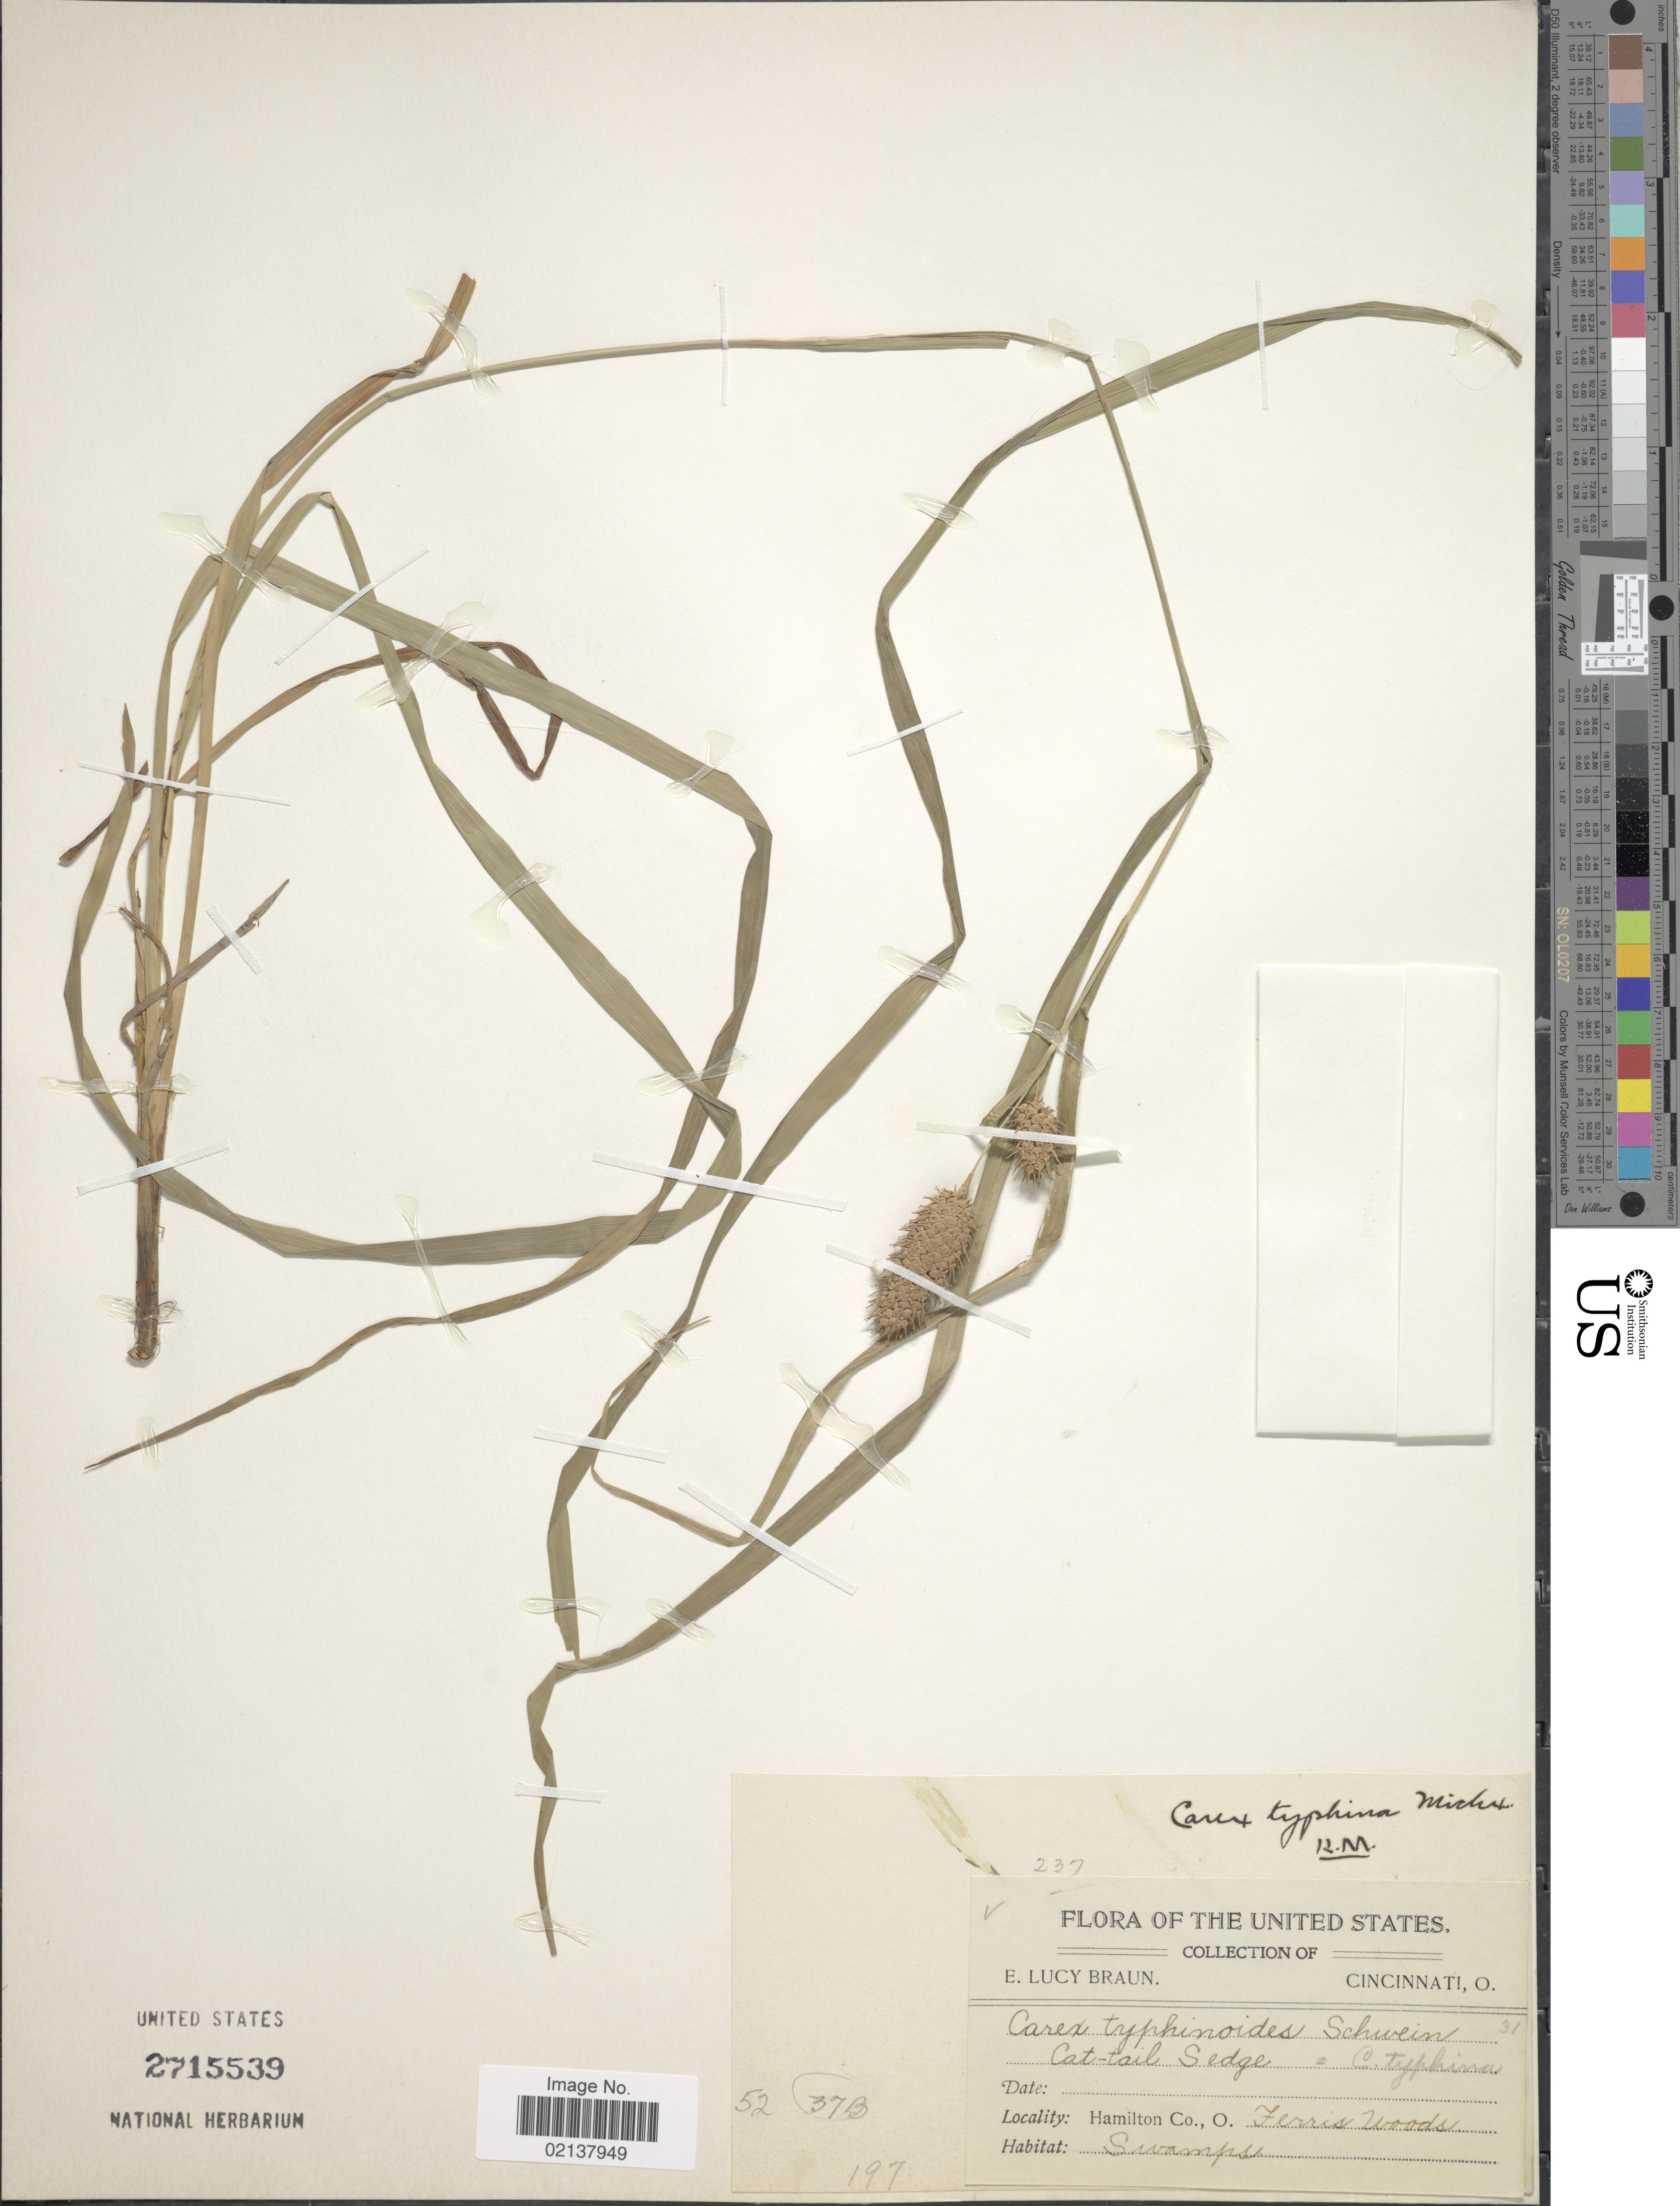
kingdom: Plantae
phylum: Tracheophyta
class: Liliopsida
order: Poales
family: Cyperaceae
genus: Carex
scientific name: Carex typhina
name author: Michx.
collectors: E. L. Braun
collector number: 237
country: United States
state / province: Ohio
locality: Hamilton Co., O. Ferris Woods.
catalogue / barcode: US 2715539